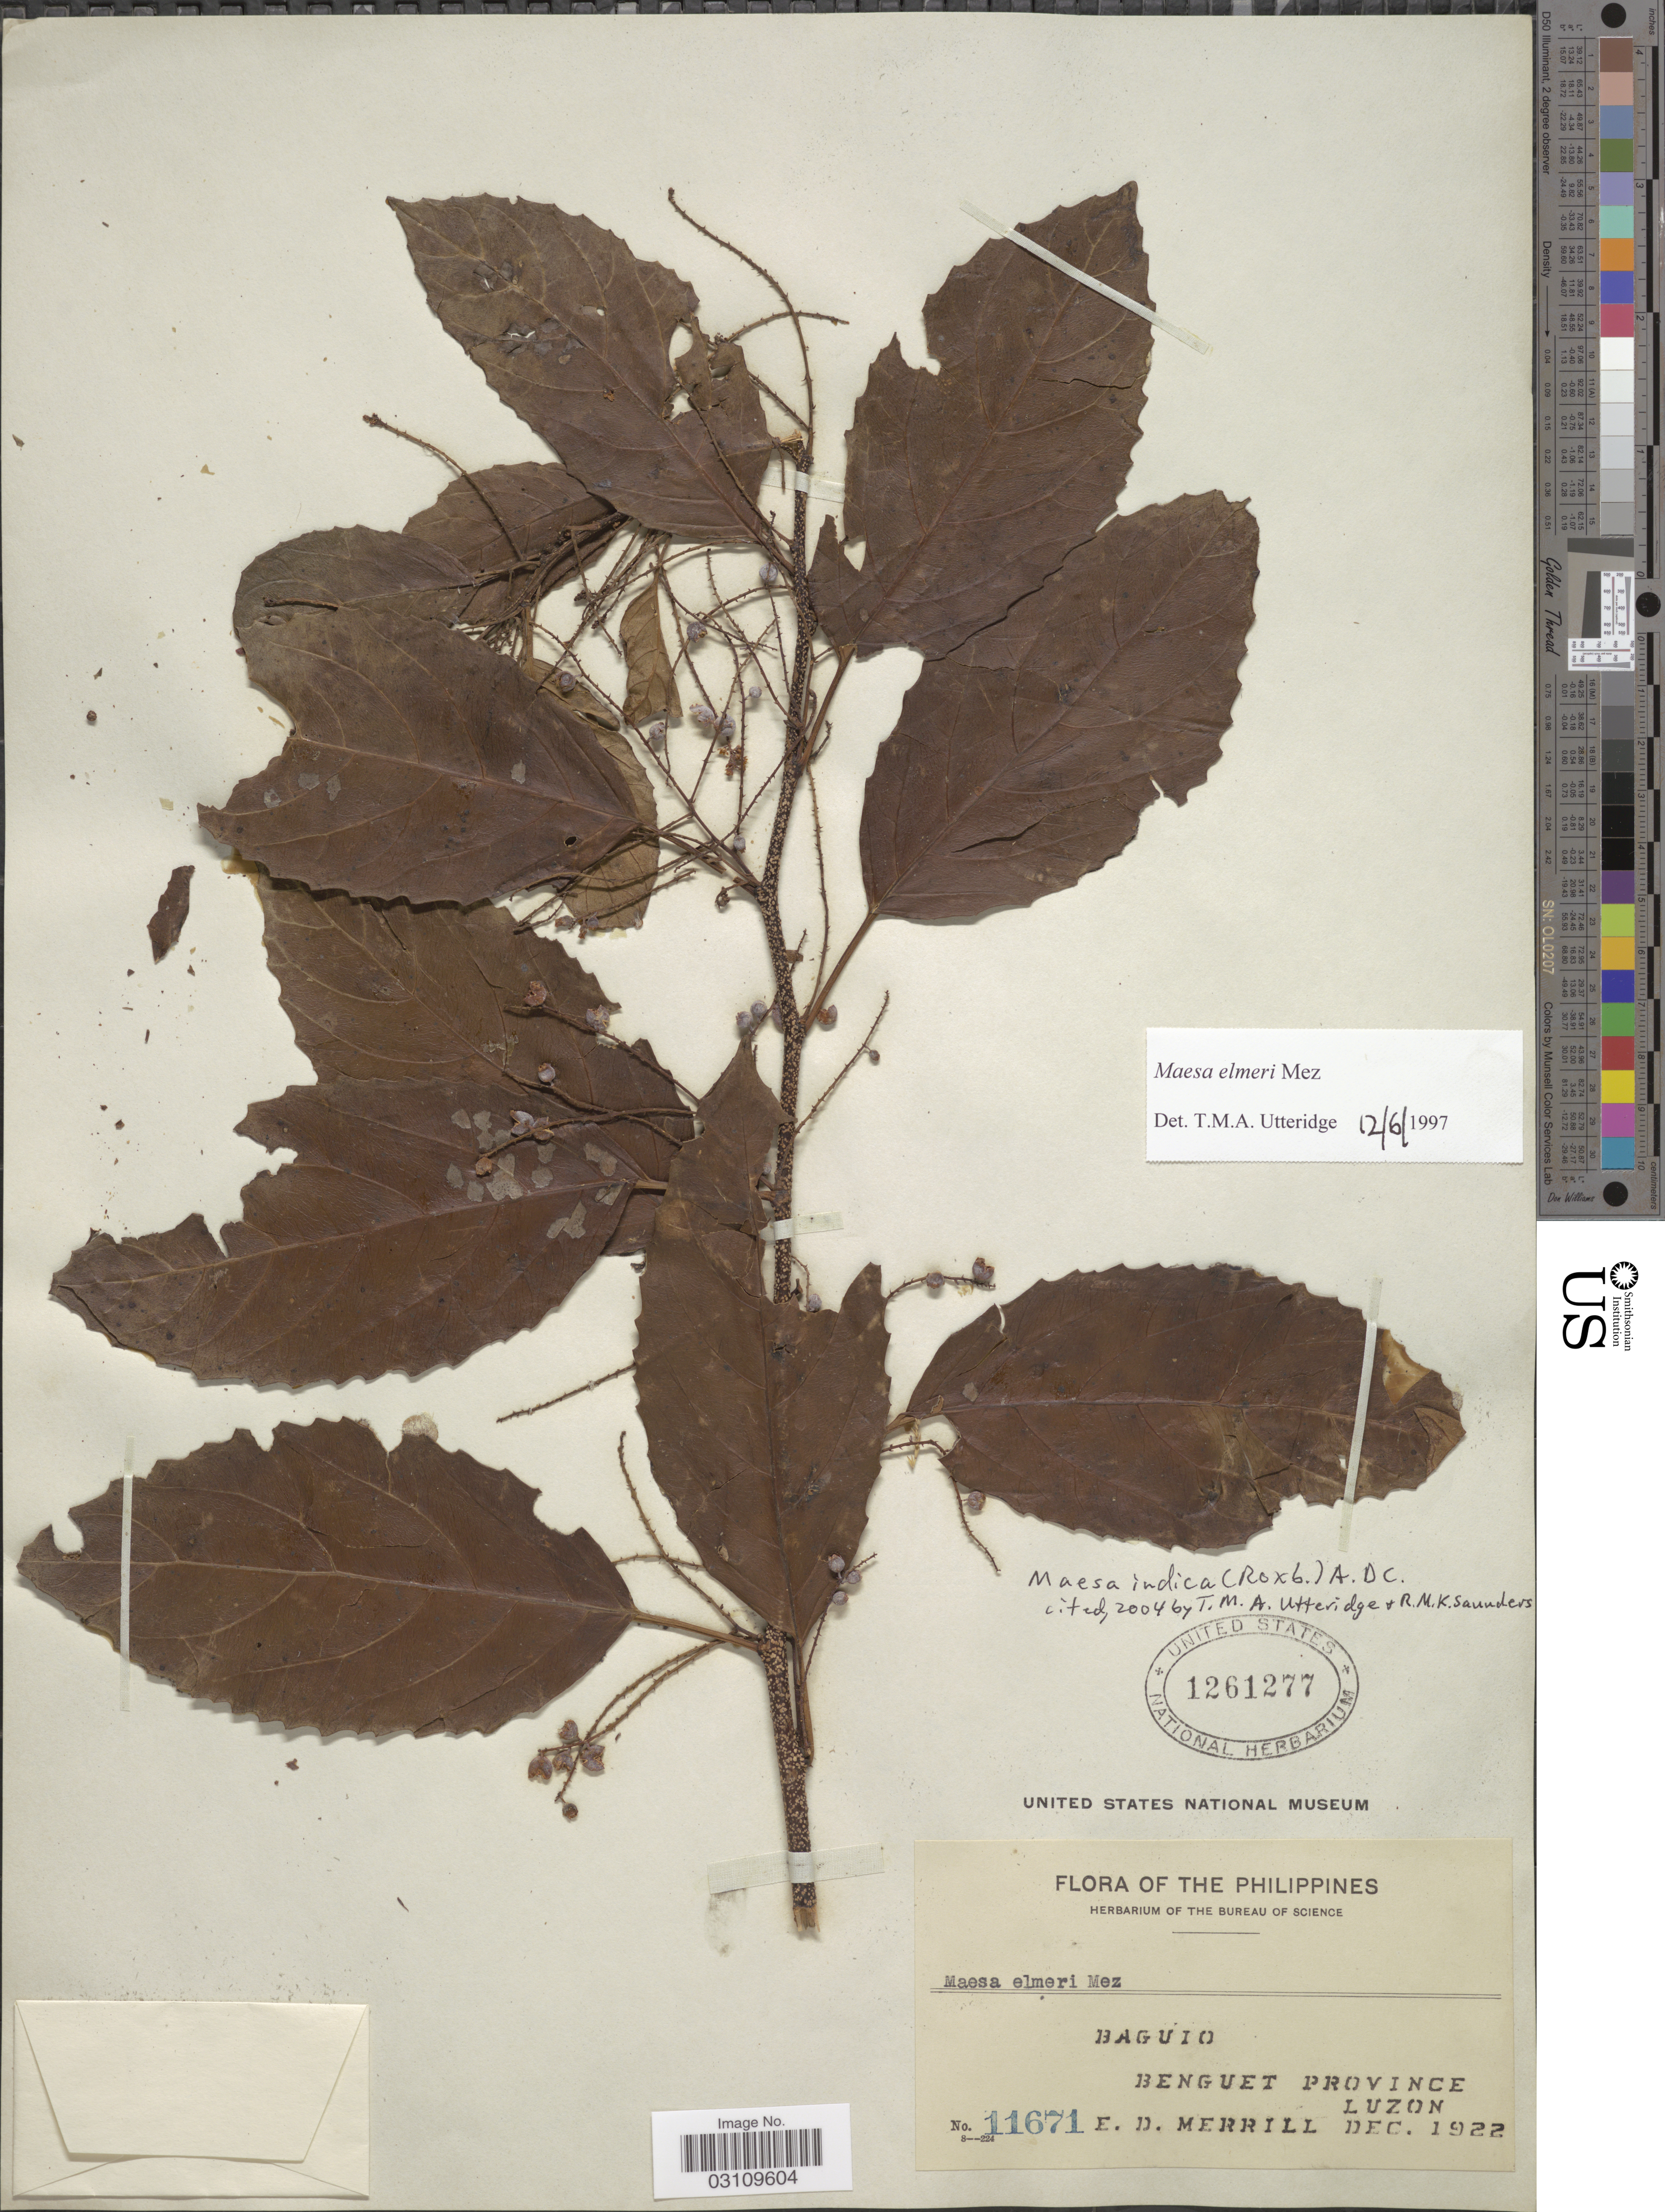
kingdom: Plantae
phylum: Tracheophyta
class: Magnoliopsida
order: Ericales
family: Primulaceae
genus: Maesa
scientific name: Maesa indica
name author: (Roxb.) A. DC.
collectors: E. D. Merrill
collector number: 11671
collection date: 1922-12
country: Philippines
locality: Baguio, Benguet Province, Luzon.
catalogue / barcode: US 1261277